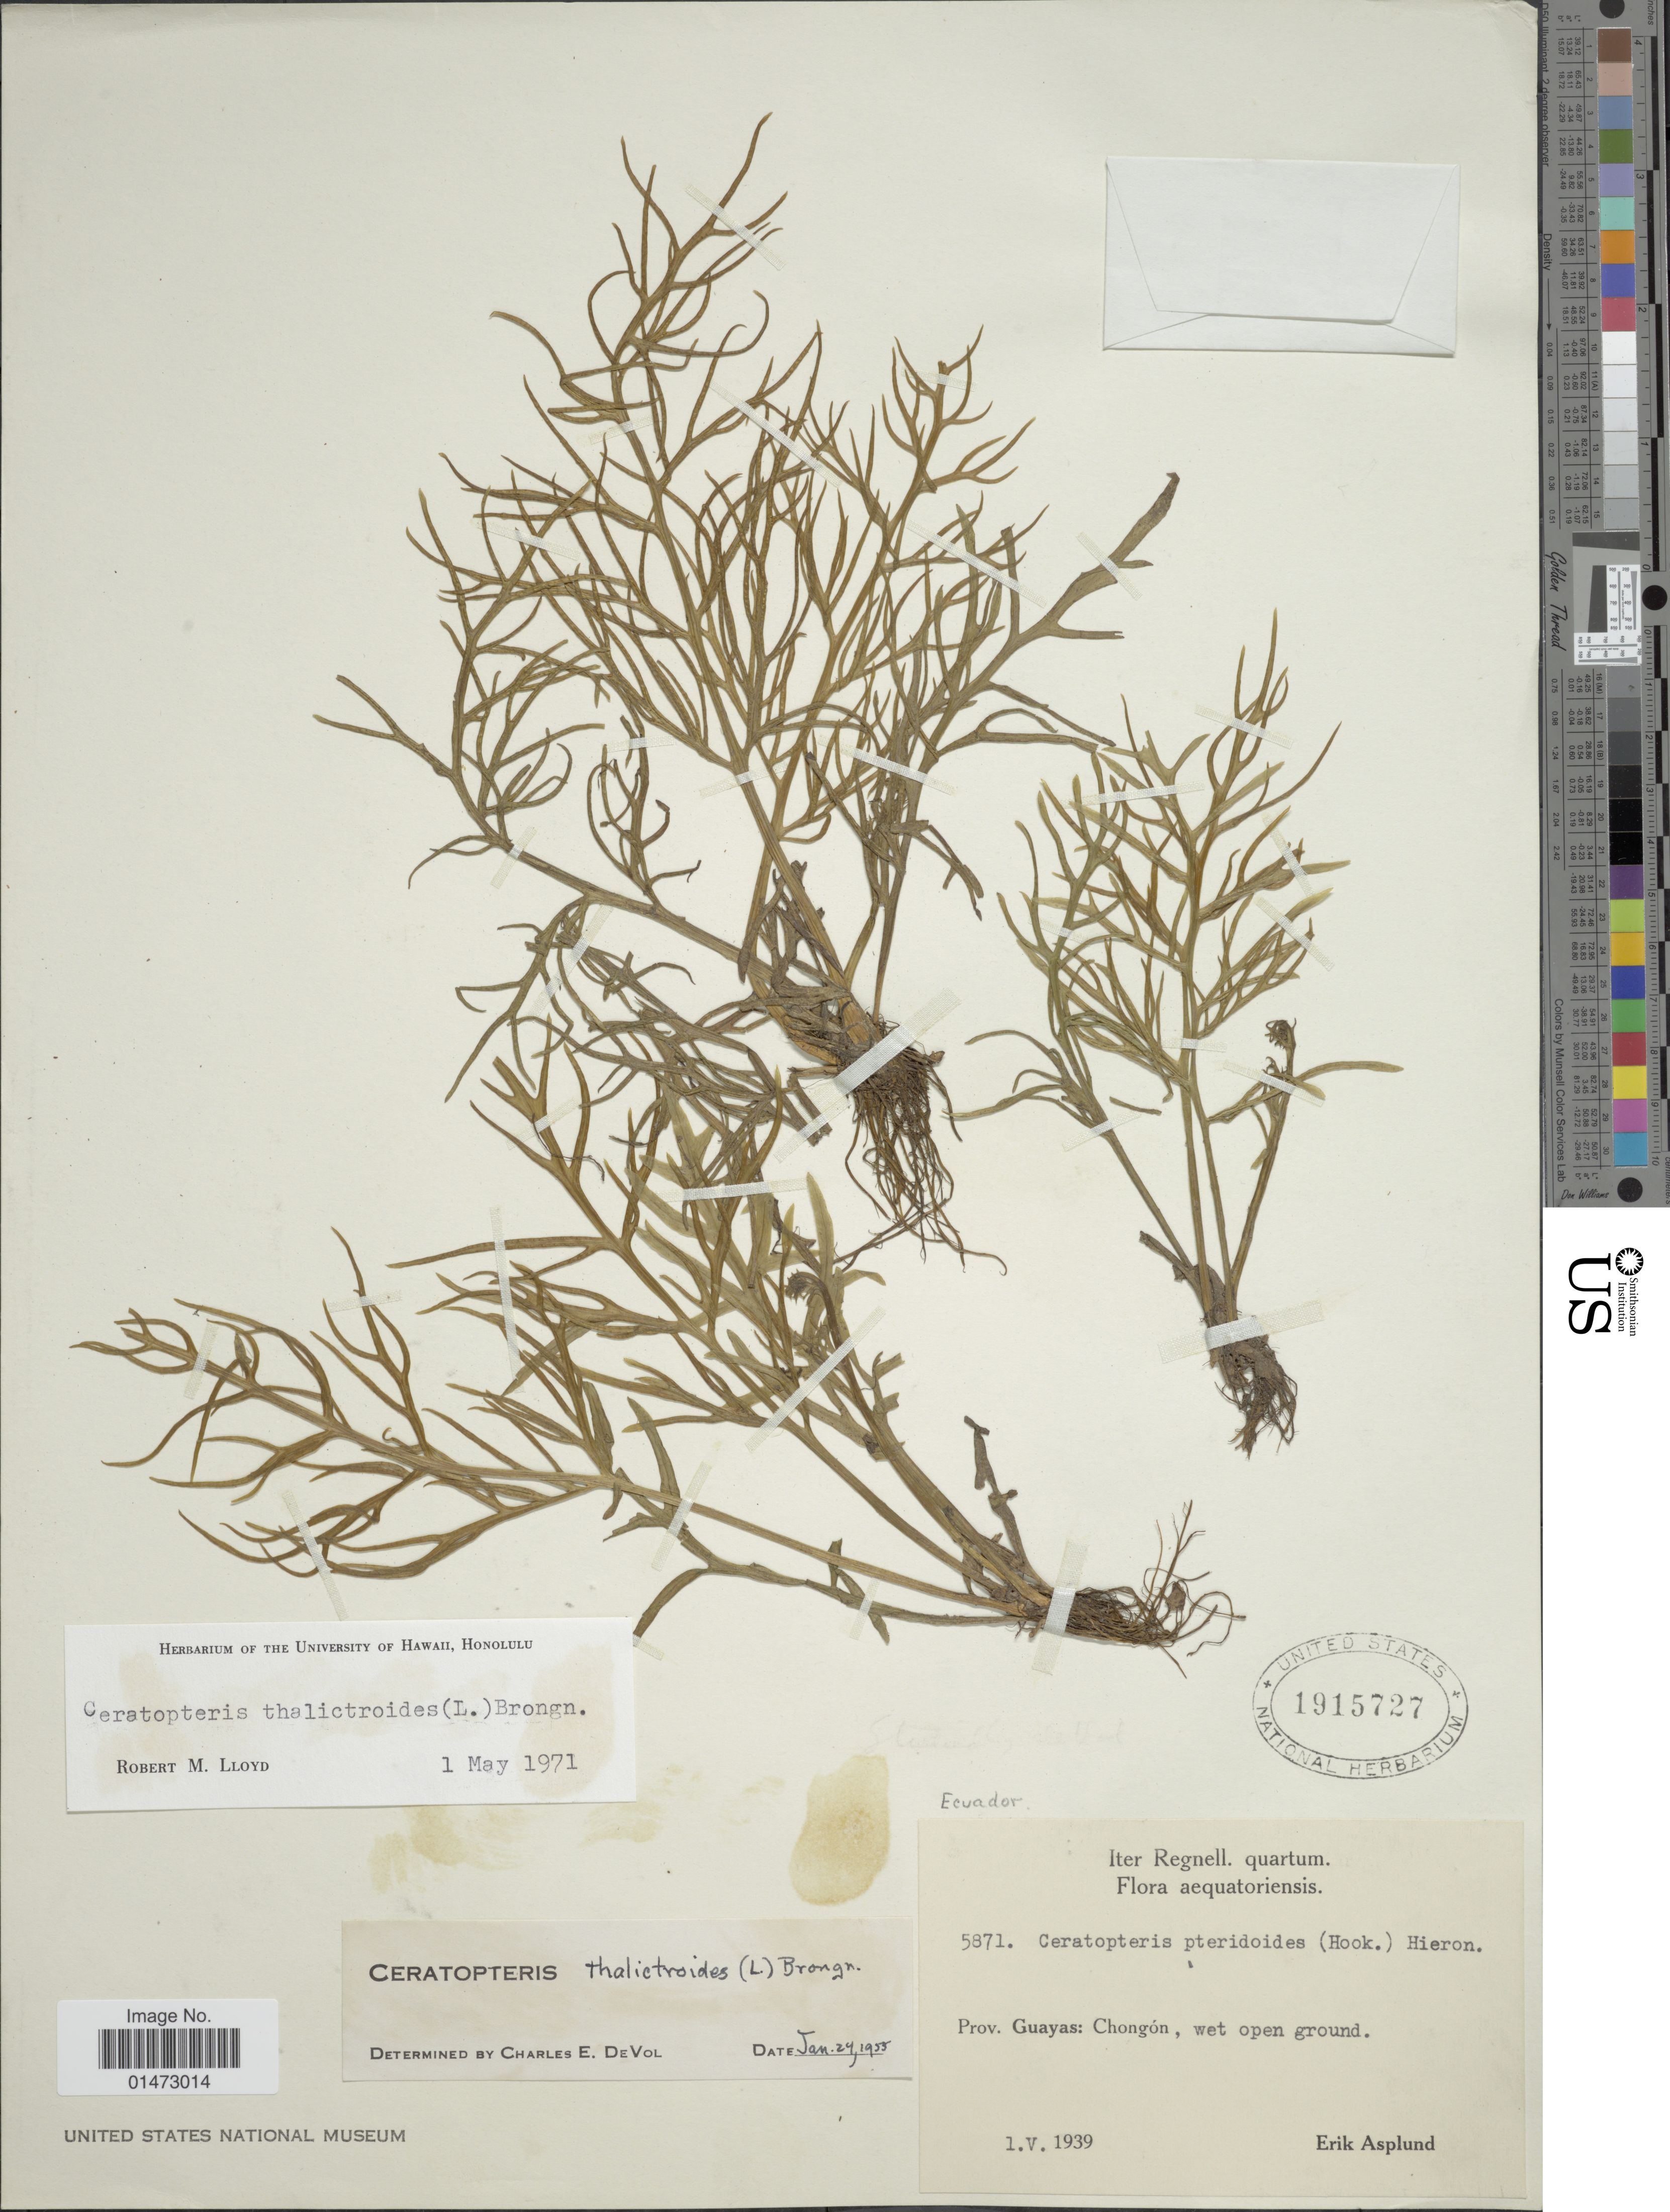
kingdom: Plantae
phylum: Tracheophyta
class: Polypodiopsida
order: Polypodiales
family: Pteridaceae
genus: Ceratopteris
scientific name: Ceratopteris thalictroides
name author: (L.) Brongn.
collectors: E. Asplund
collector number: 5871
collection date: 1939-05-01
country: Ecuador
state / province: Guayas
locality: Chongón, wet open ground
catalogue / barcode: US 1915727